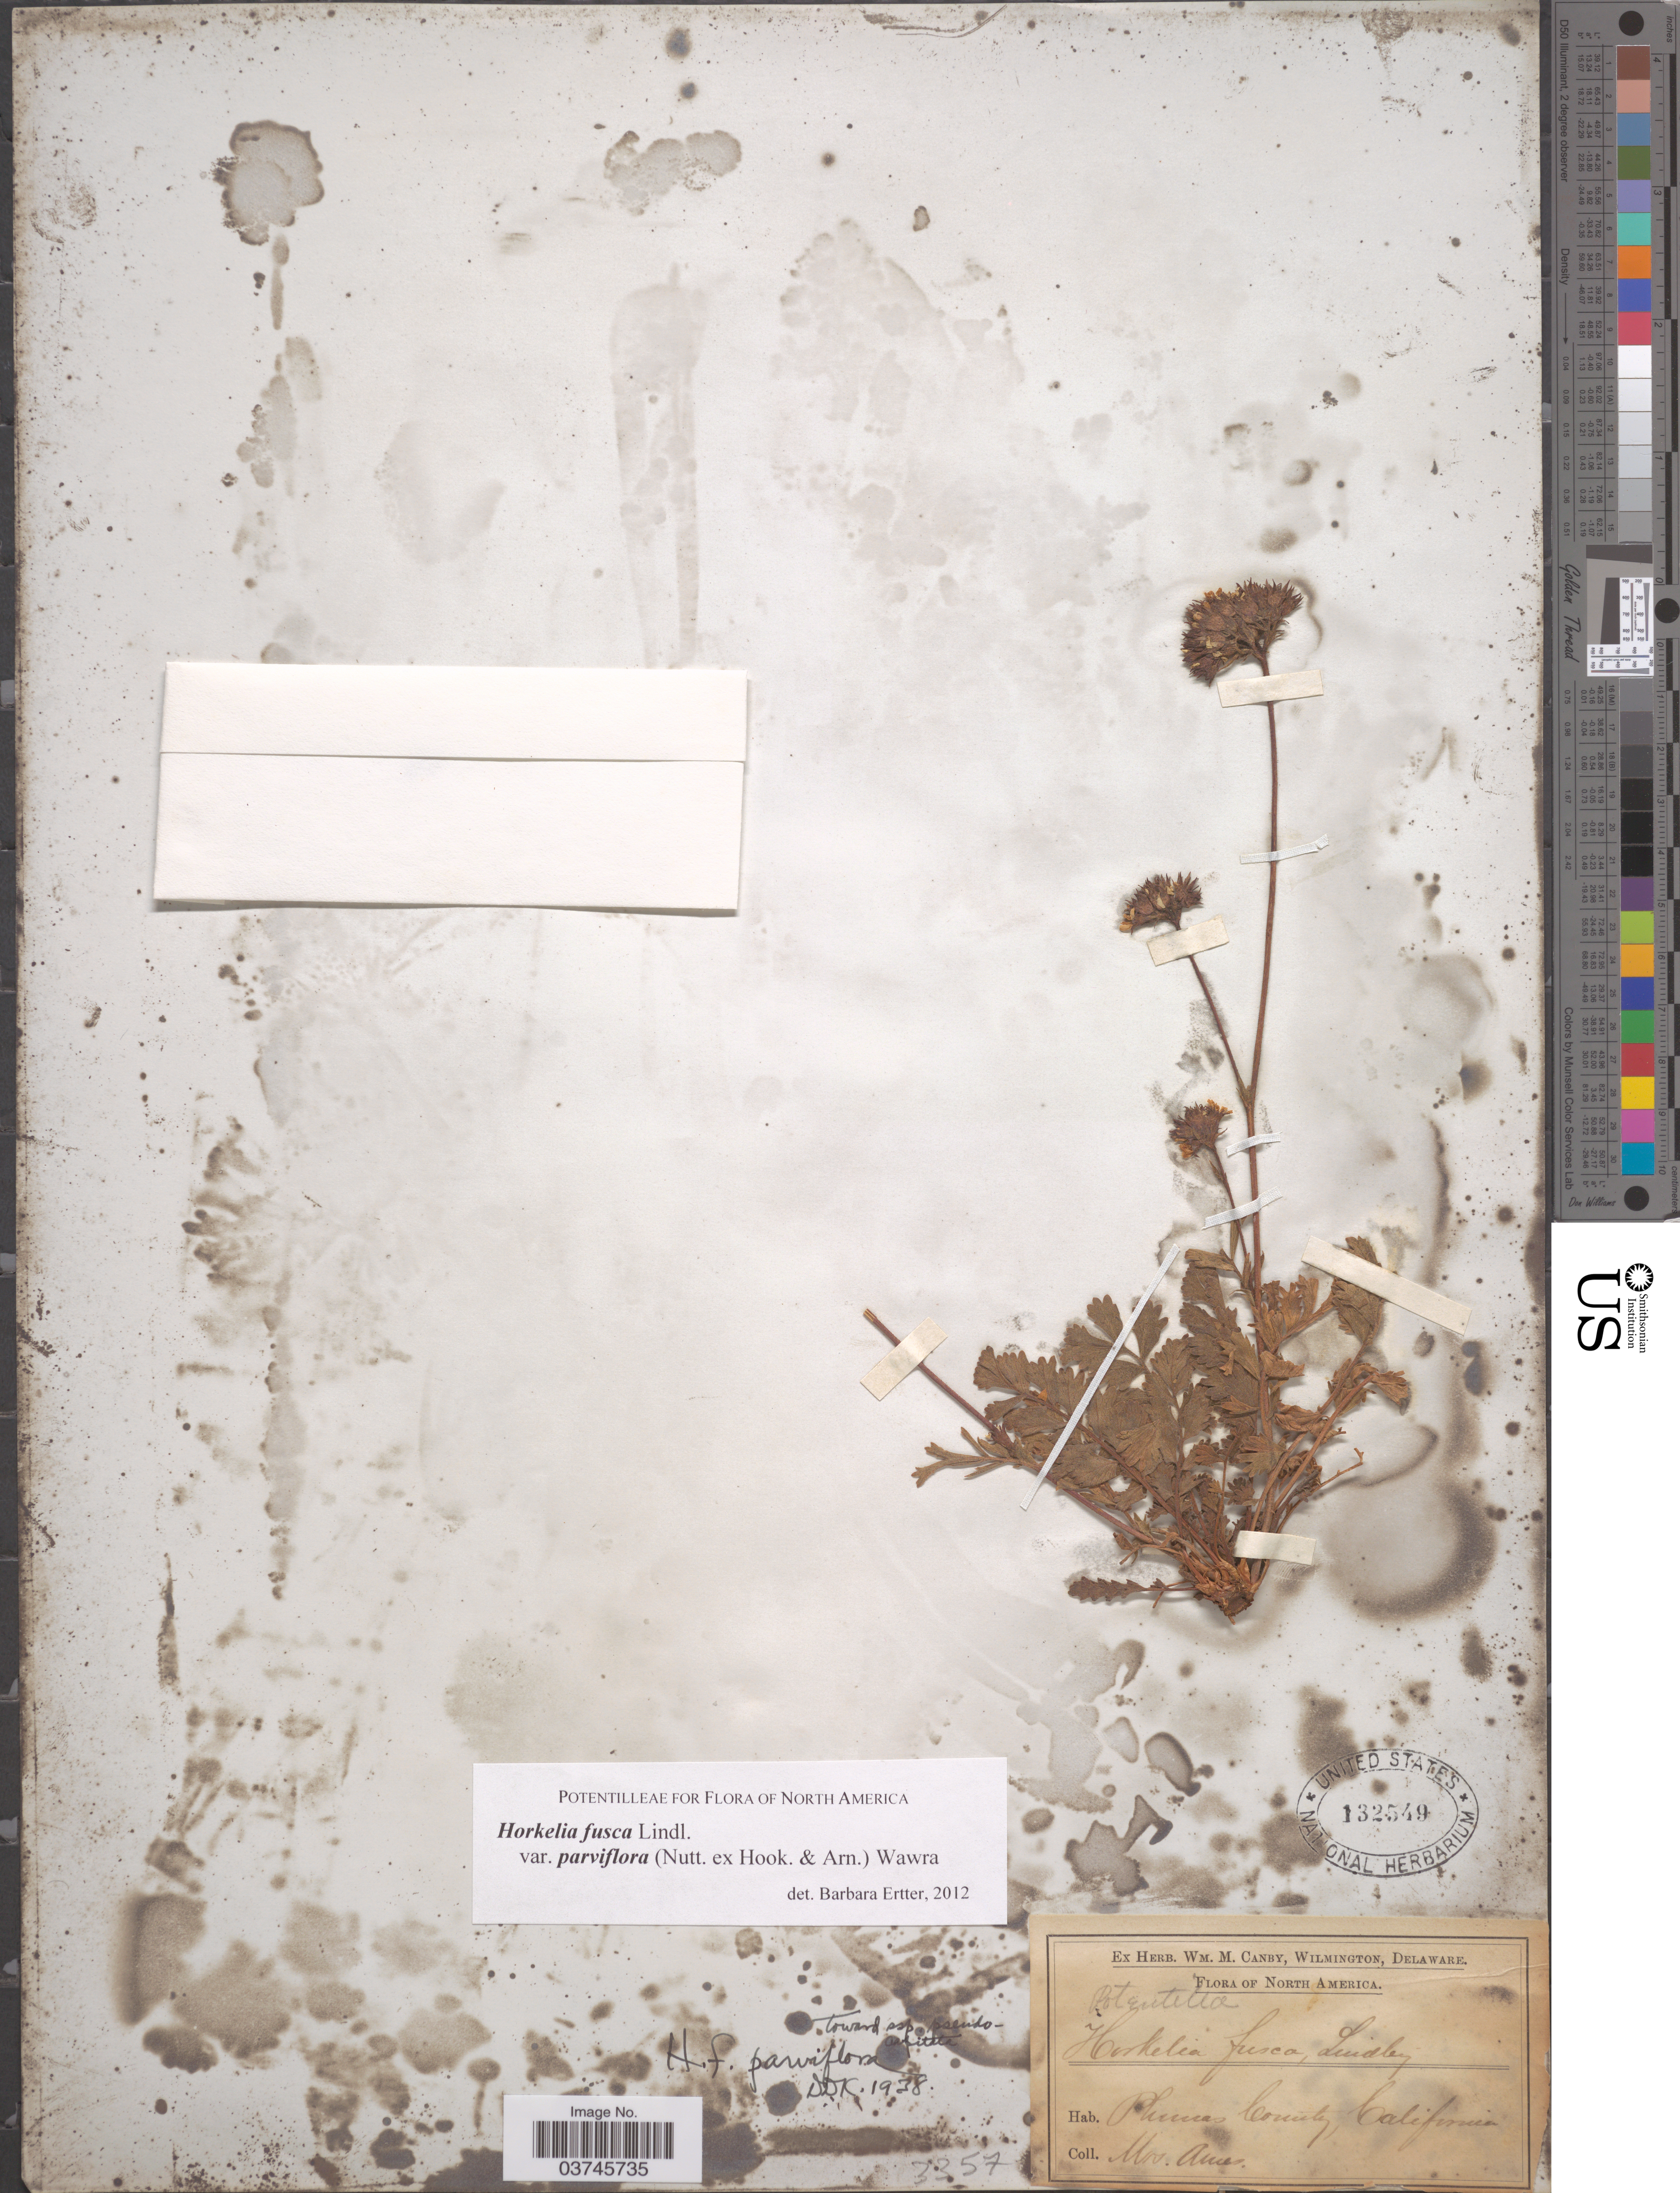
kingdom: Plantae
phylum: Tracheophyta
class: Magnoliopsida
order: Rosales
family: Rosaceae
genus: Potentilla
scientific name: Potentilla douglasii var. parviflora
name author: (Nutt. ex Hook. & Arn.) J.T. Howell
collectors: -- Ames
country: United States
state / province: California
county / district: Plumas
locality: Plumas County.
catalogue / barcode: US 132549